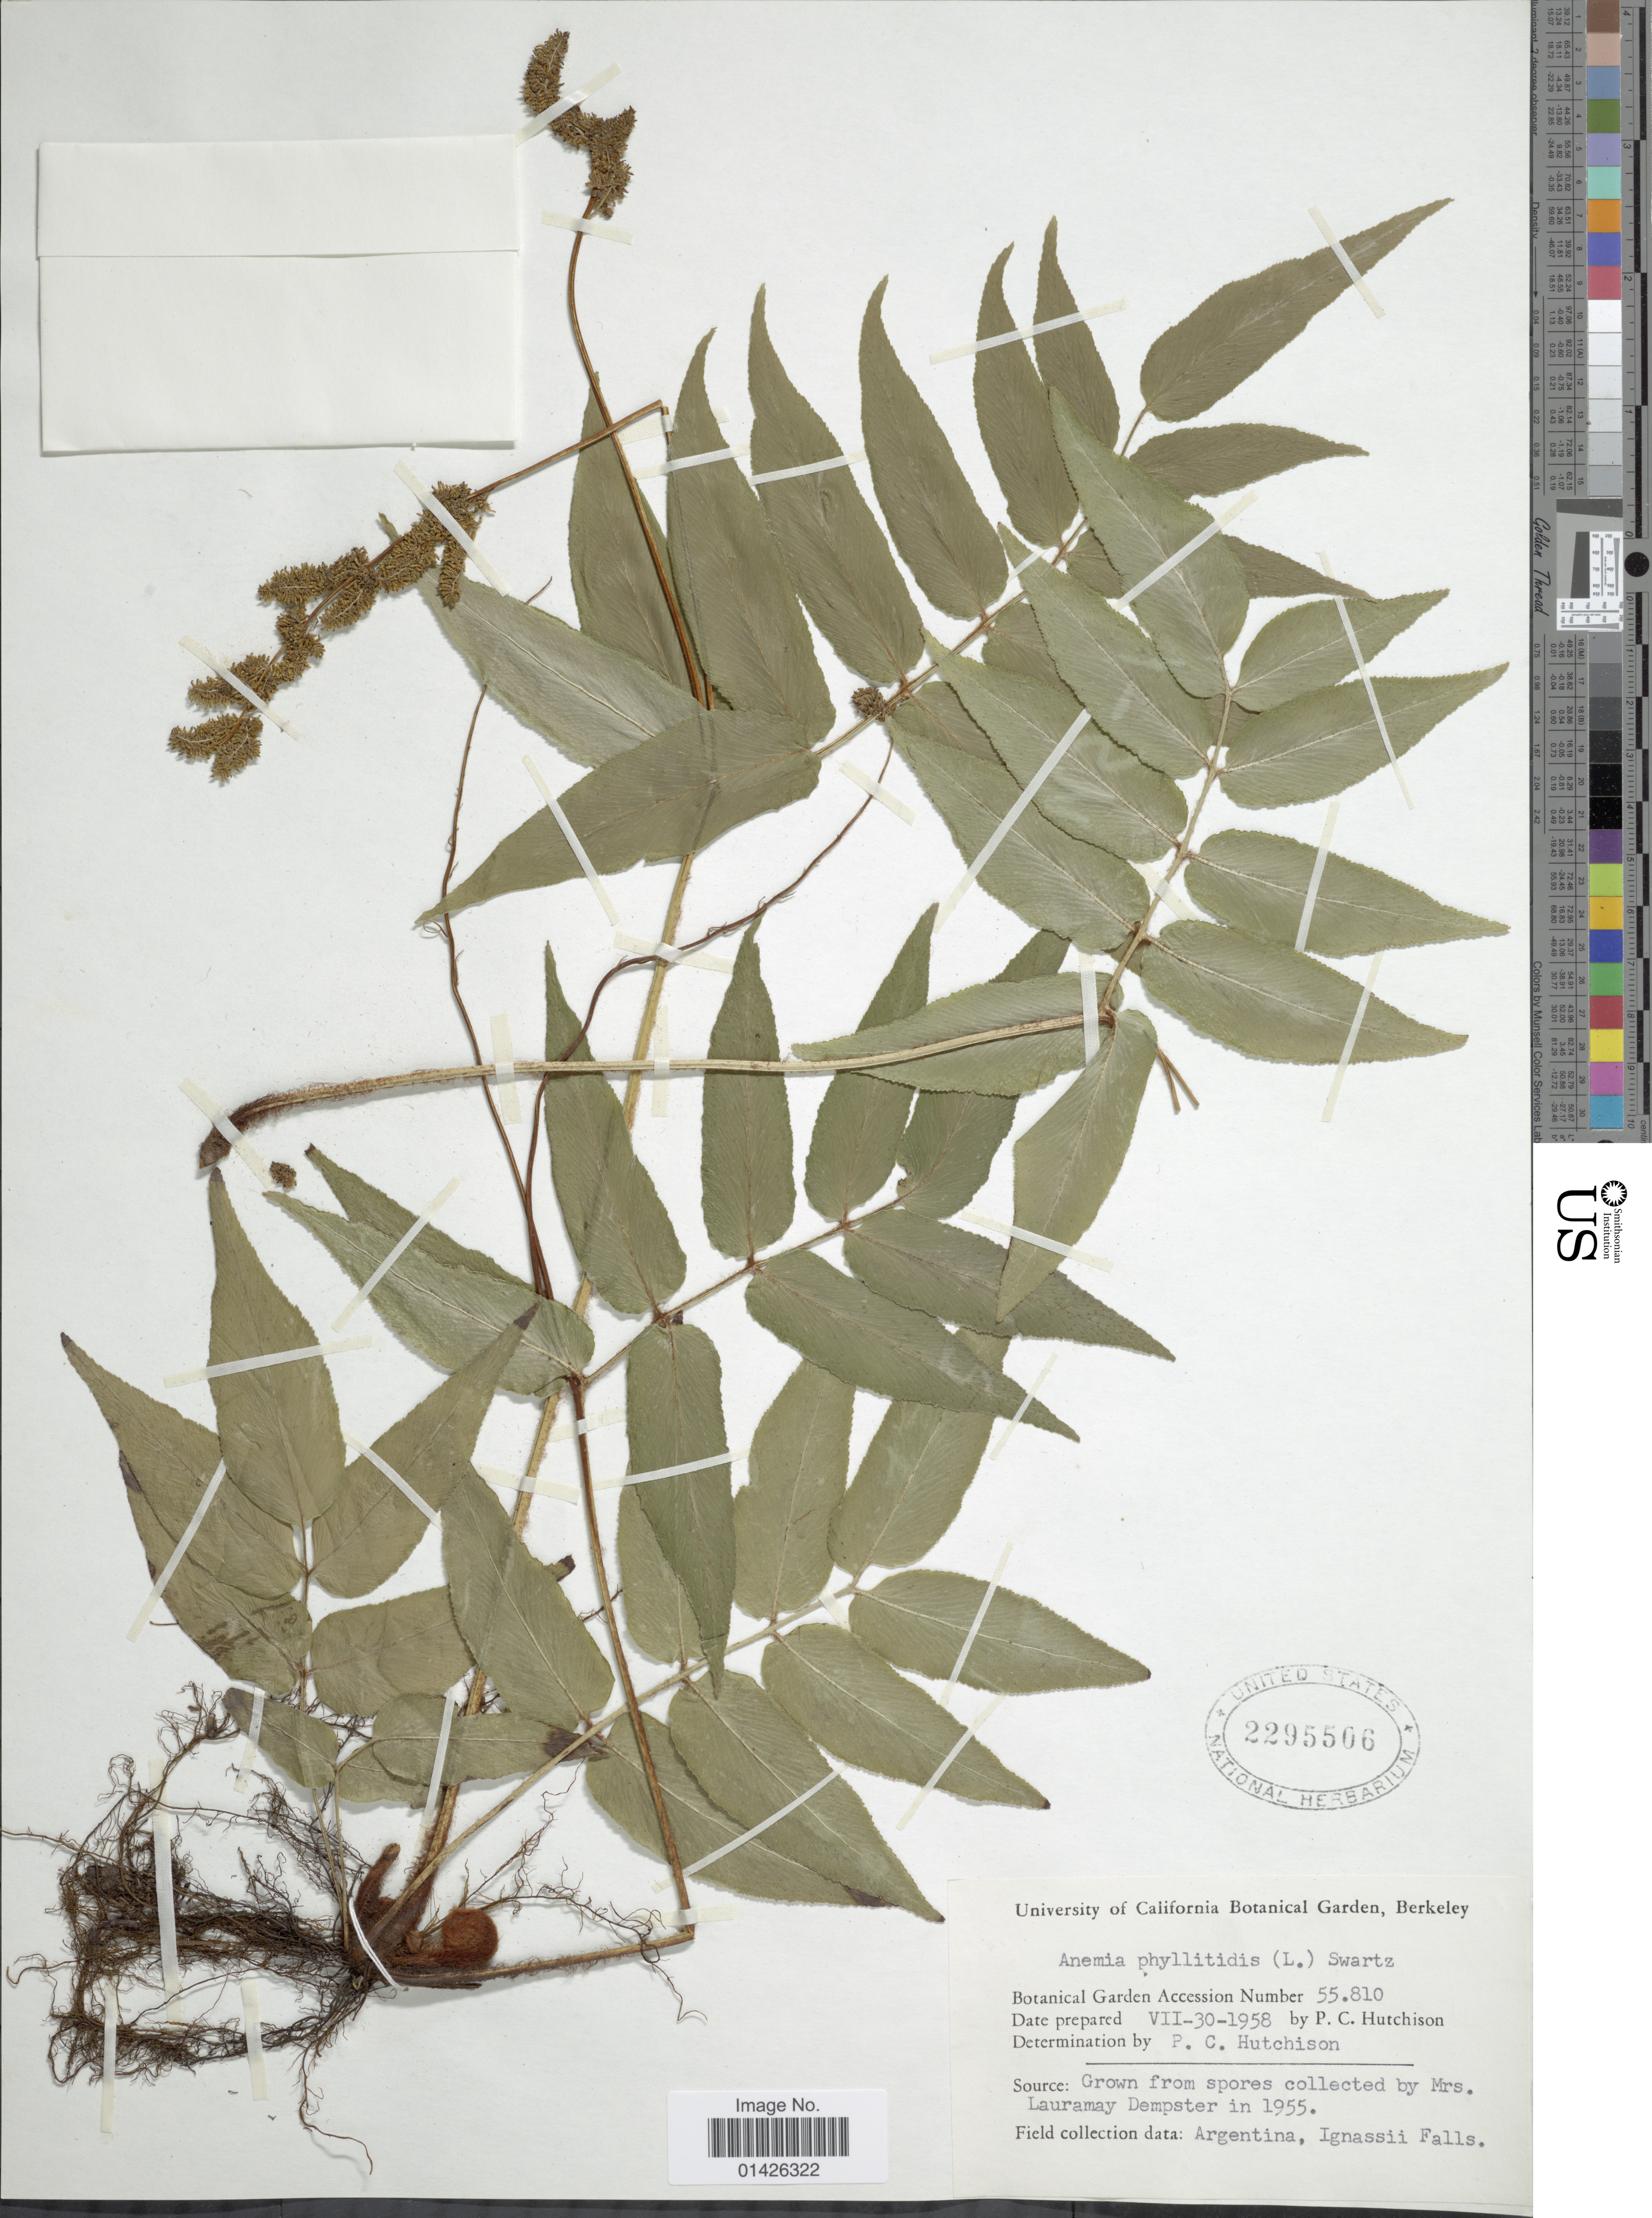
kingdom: Plantae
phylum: Tracheophyta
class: Polypodiopsida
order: Schizaeales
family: Anemiaceae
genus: Anemia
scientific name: Anemia phyllitidis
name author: (L.) Sw.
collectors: P. C. Hutchison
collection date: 1958-07-30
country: United States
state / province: California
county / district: Alameda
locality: University of California Botanical Garden, Berkeley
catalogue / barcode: US 2295506